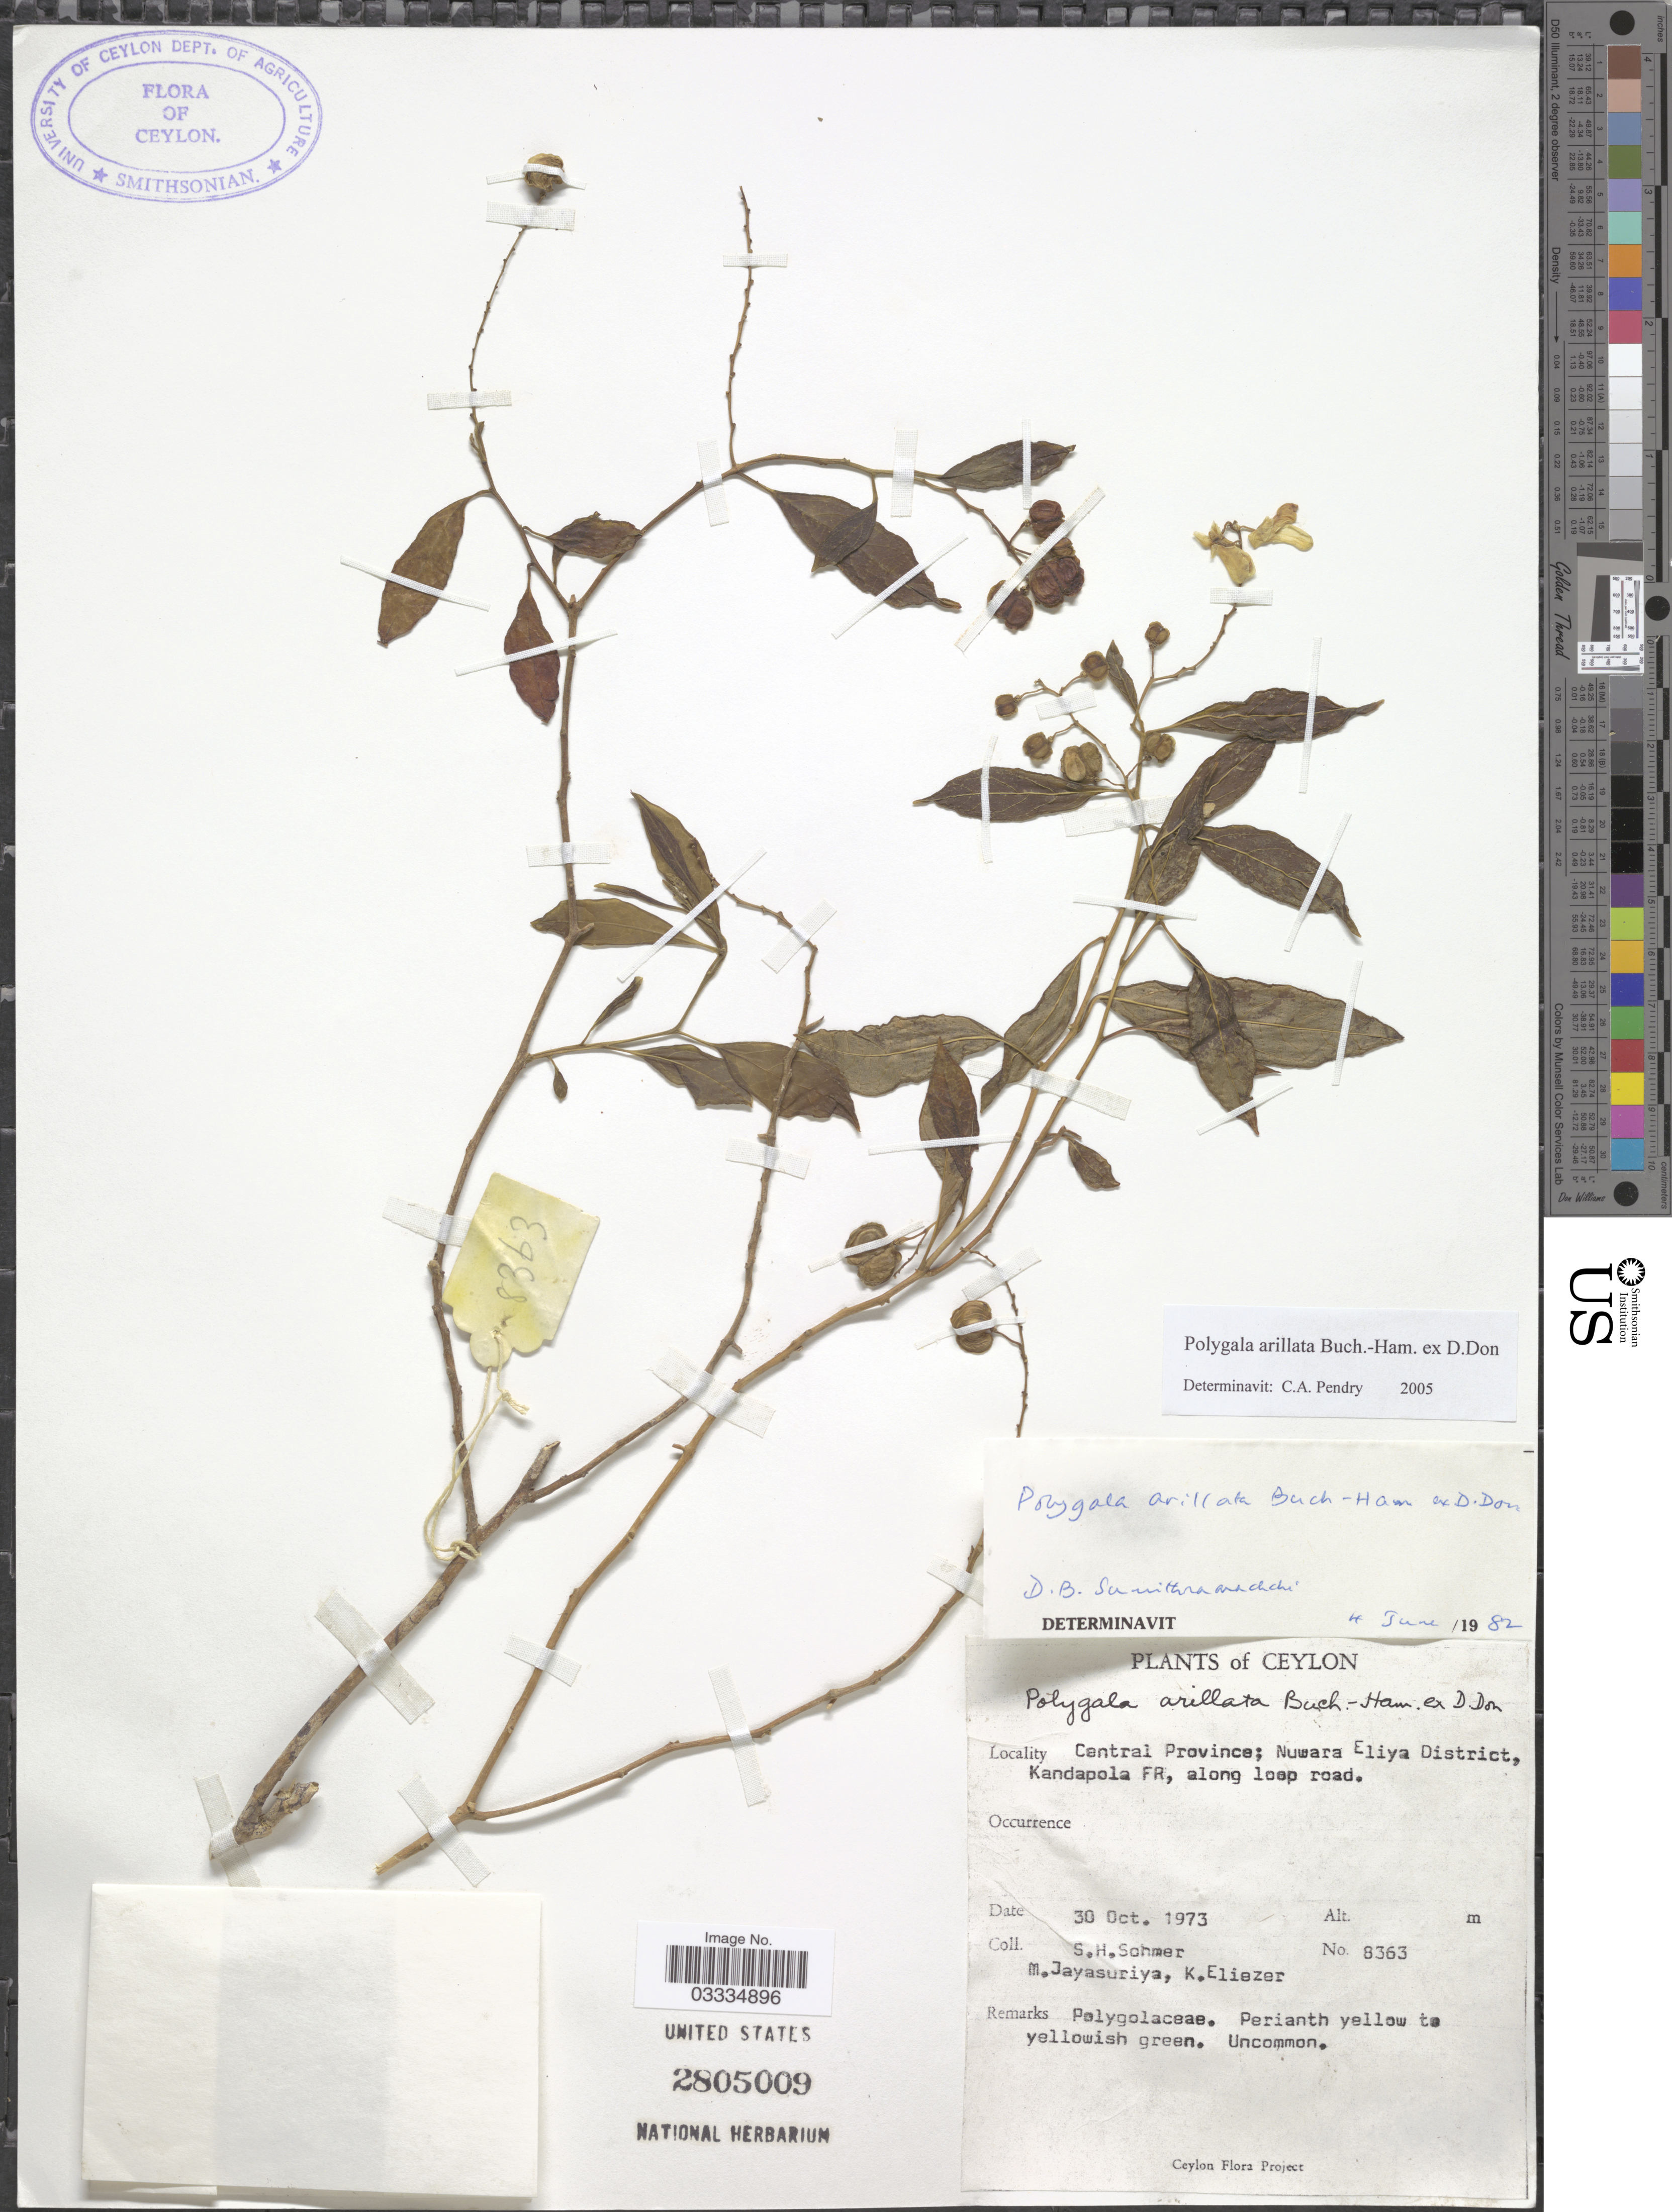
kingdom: Plantae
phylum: Tracheophyta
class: Magnoliopsida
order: Fabales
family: Polygalaceae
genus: Polygala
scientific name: Polygala arillata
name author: Buch.-Ham. ex D. Don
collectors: S. H. Sohmer, M. Jayasuriya & K. Eliezer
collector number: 8363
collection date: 1973-10-30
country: Sri Lanka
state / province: Central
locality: Ceylon. Nuwara Eliya District, Kandapola FR, along loop road.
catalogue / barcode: US 2805009